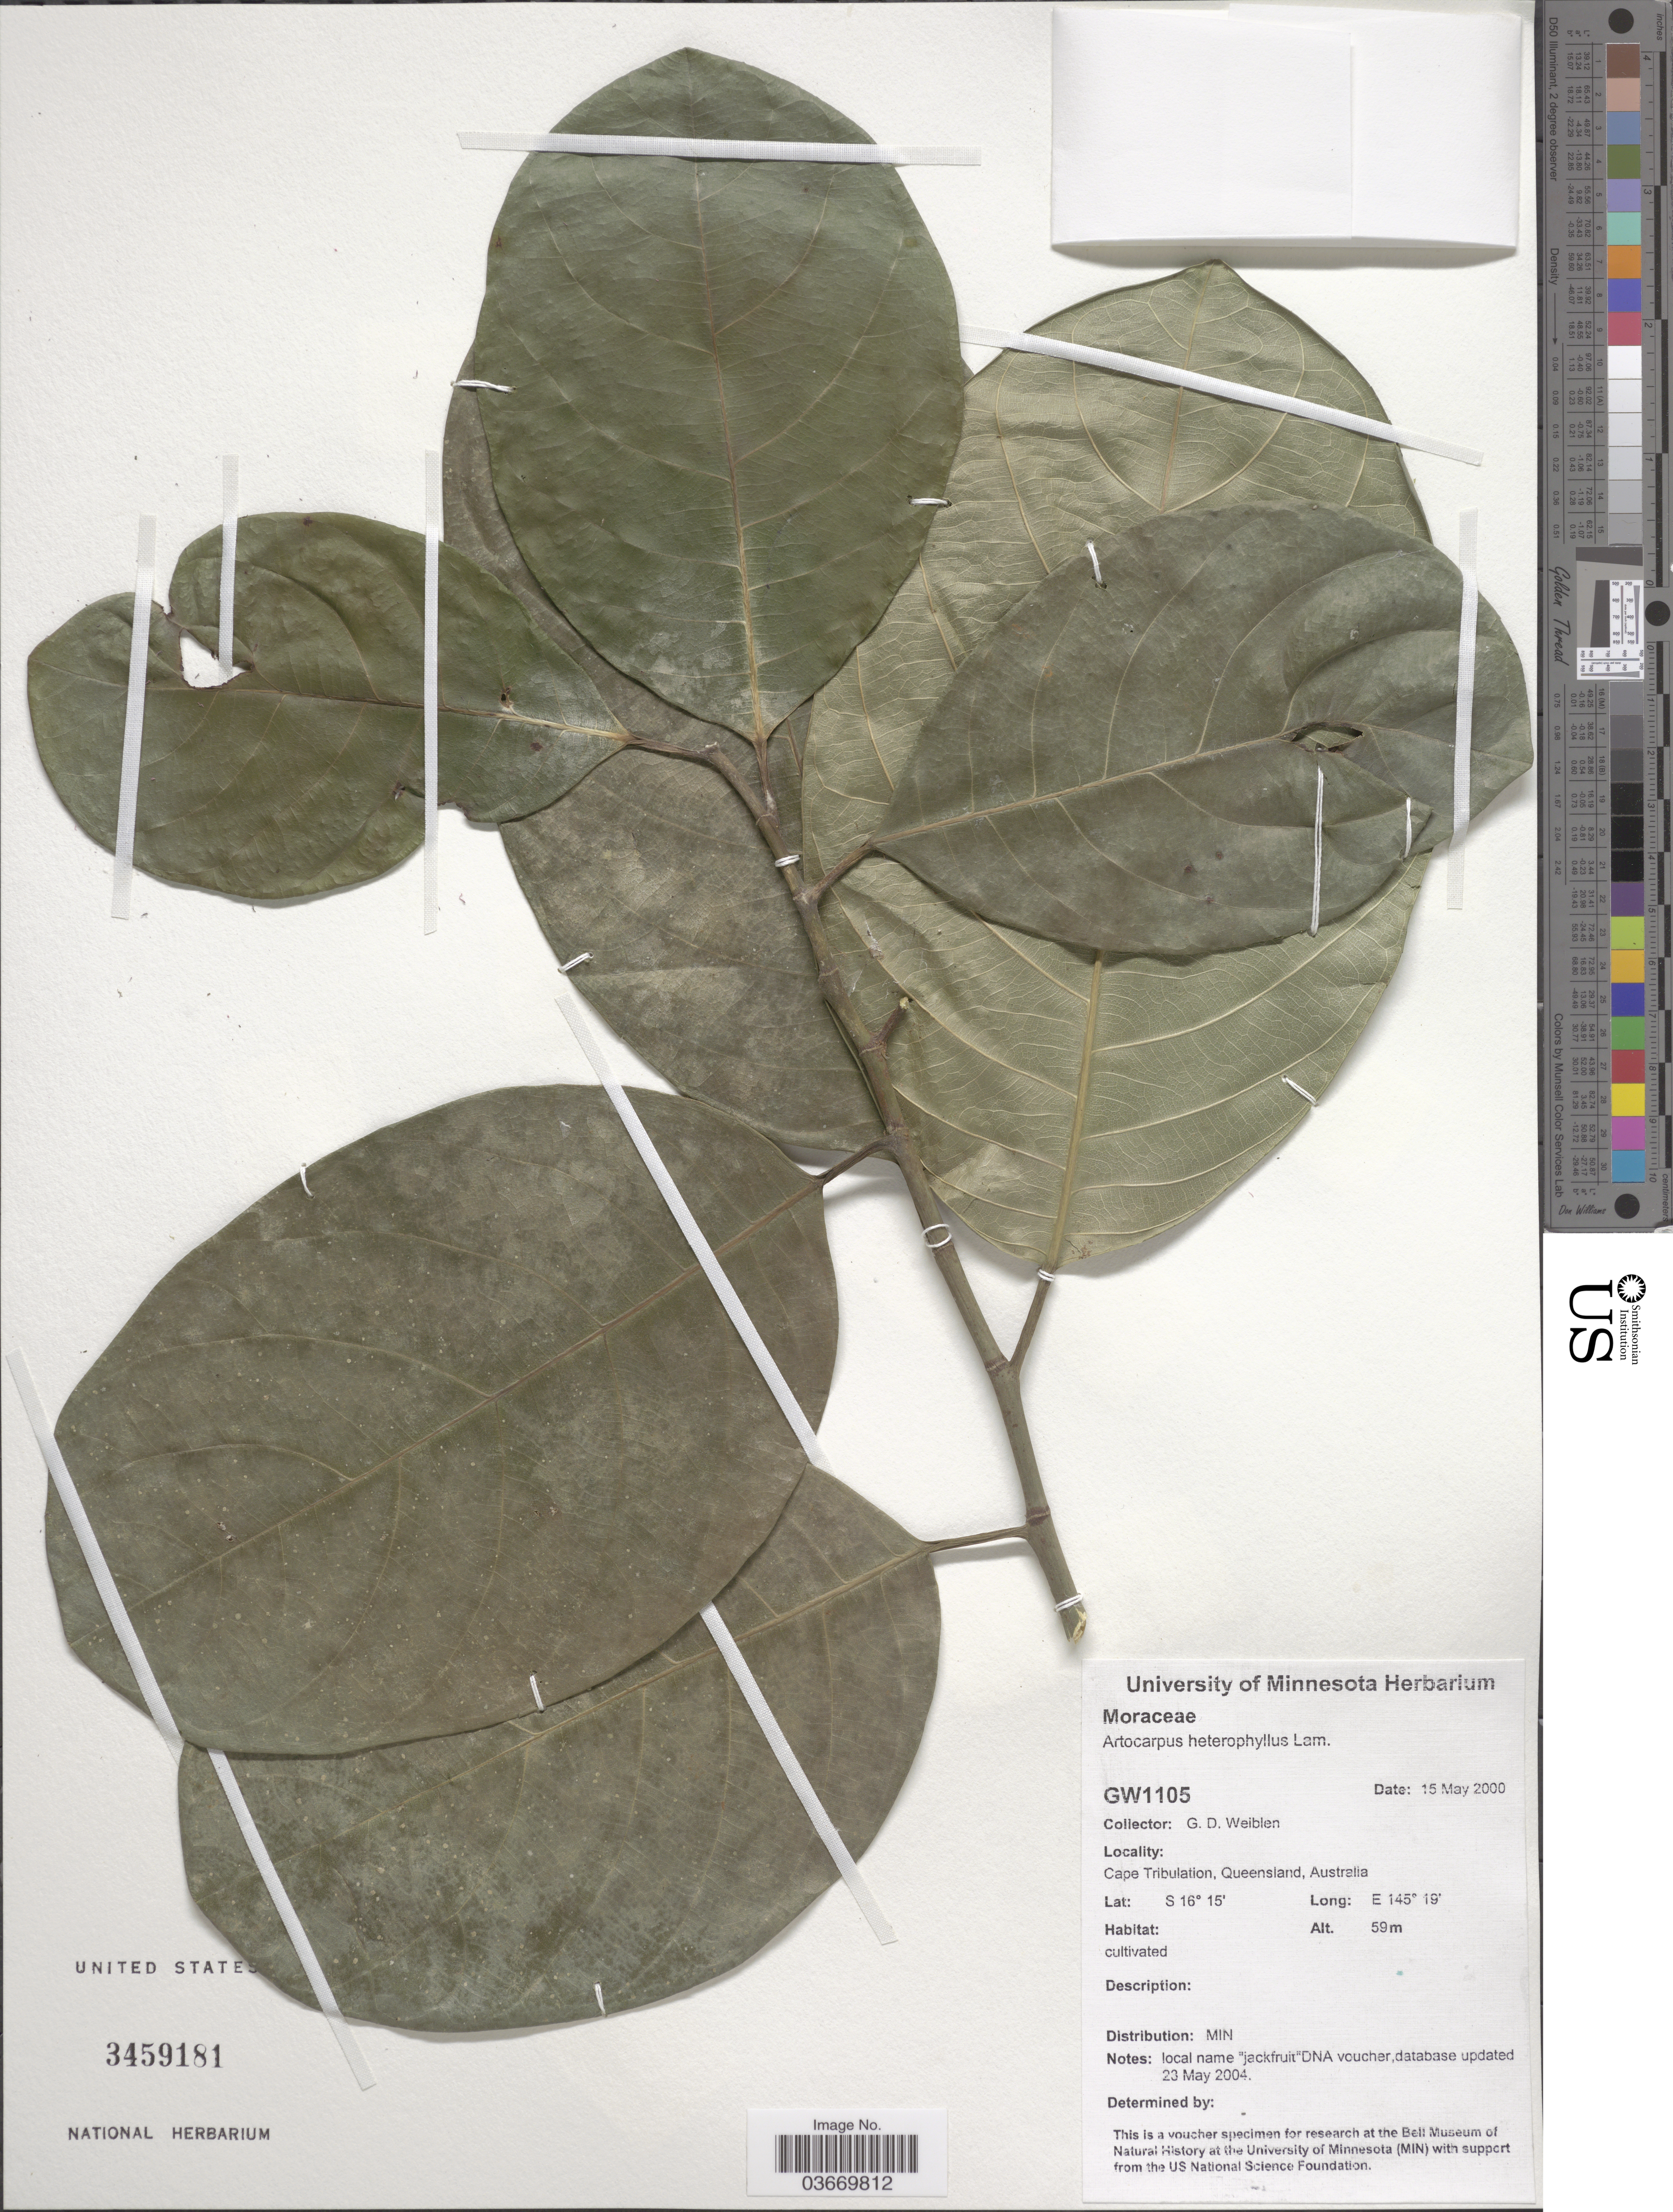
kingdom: Plantae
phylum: Tracheophyta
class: Magnoliopsida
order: Rosales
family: Moraceae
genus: Artocarpus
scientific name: Artocarpus heterophyllus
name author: Lam.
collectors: G. D. Weiblen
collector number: GW1105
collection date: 2000-05-15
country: Australia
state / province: Queensland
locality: Cape Tribulation.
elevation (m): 59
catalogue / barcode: US 3459181